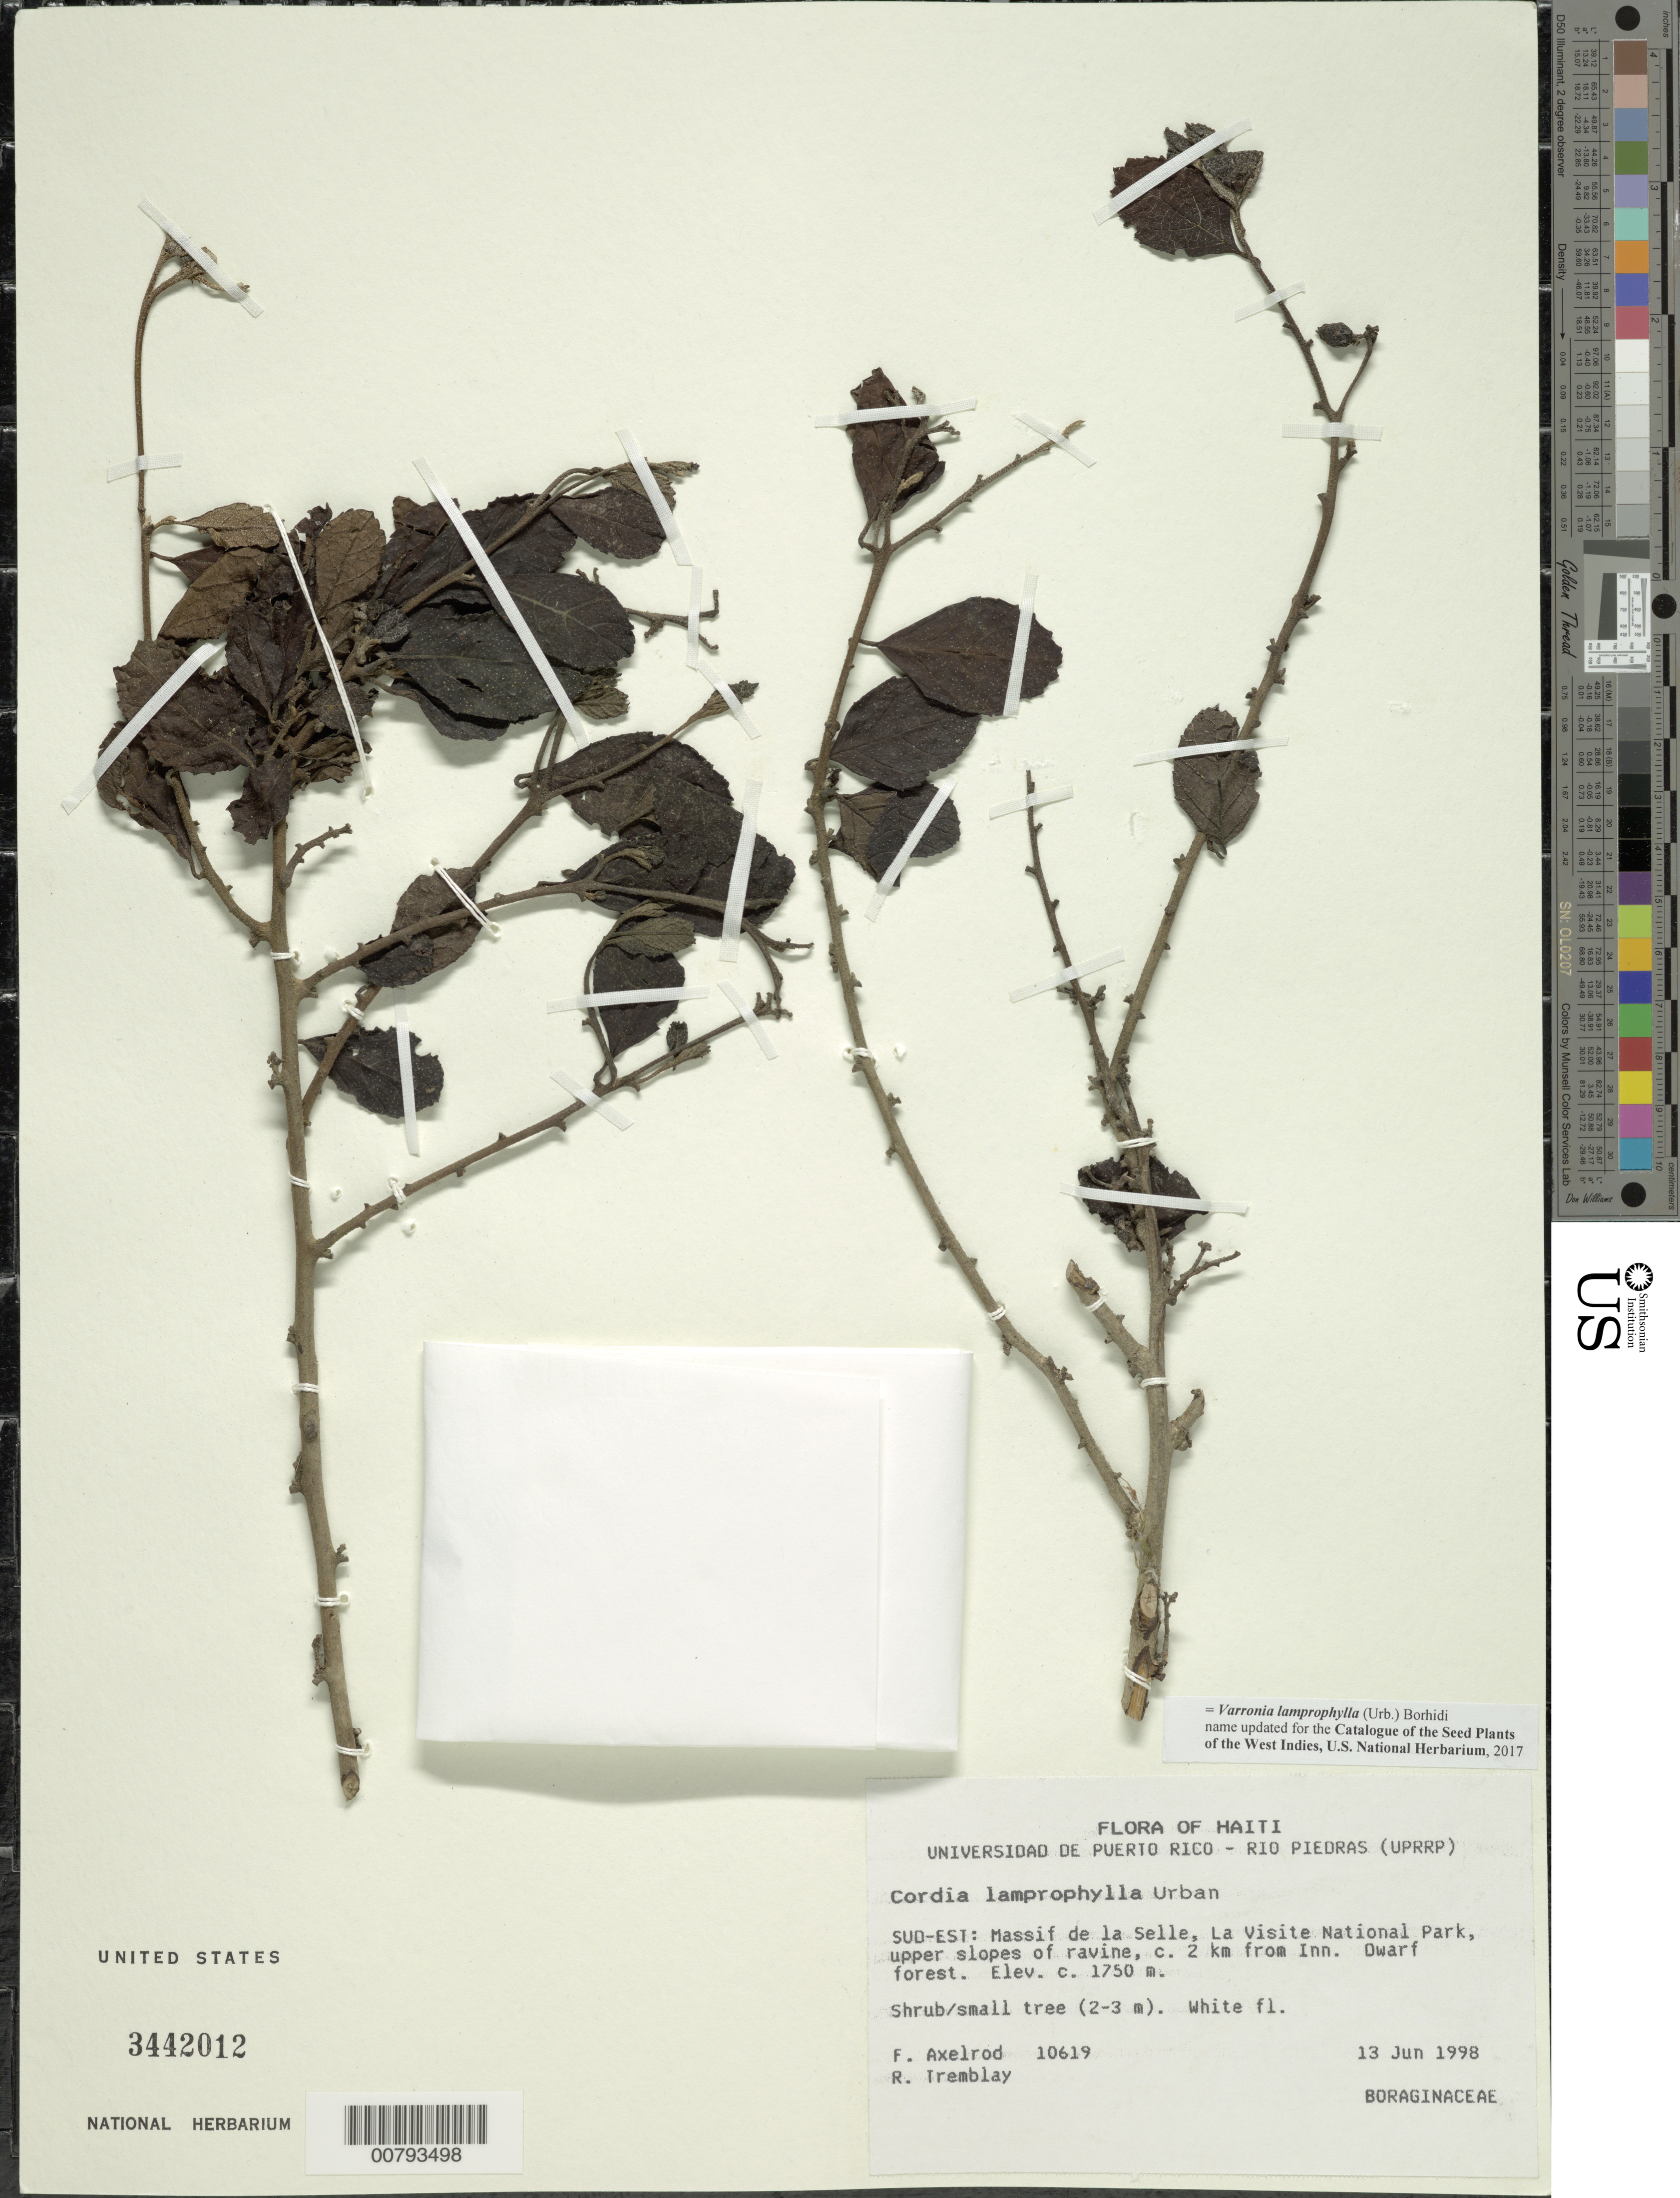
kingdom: Plantae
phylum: Tracheophyta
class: Magnoliopsida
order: Boraginales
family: Cordiaceae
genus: Varronia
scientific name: Varronia lamprophylla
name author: (Urb.) Borhidi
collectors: F. S. Axelrod & R. L. Tremblay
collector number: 10619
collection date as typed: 13 Jun 1988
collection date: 1988-06-13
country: Haiti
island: Hispaniola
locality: Sud-Est; Massif de la Selle, La Visite National Park, 2 km from Inn.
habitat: Forest, upper slopes of ravine.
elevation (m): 1750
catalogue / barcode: US 3442012